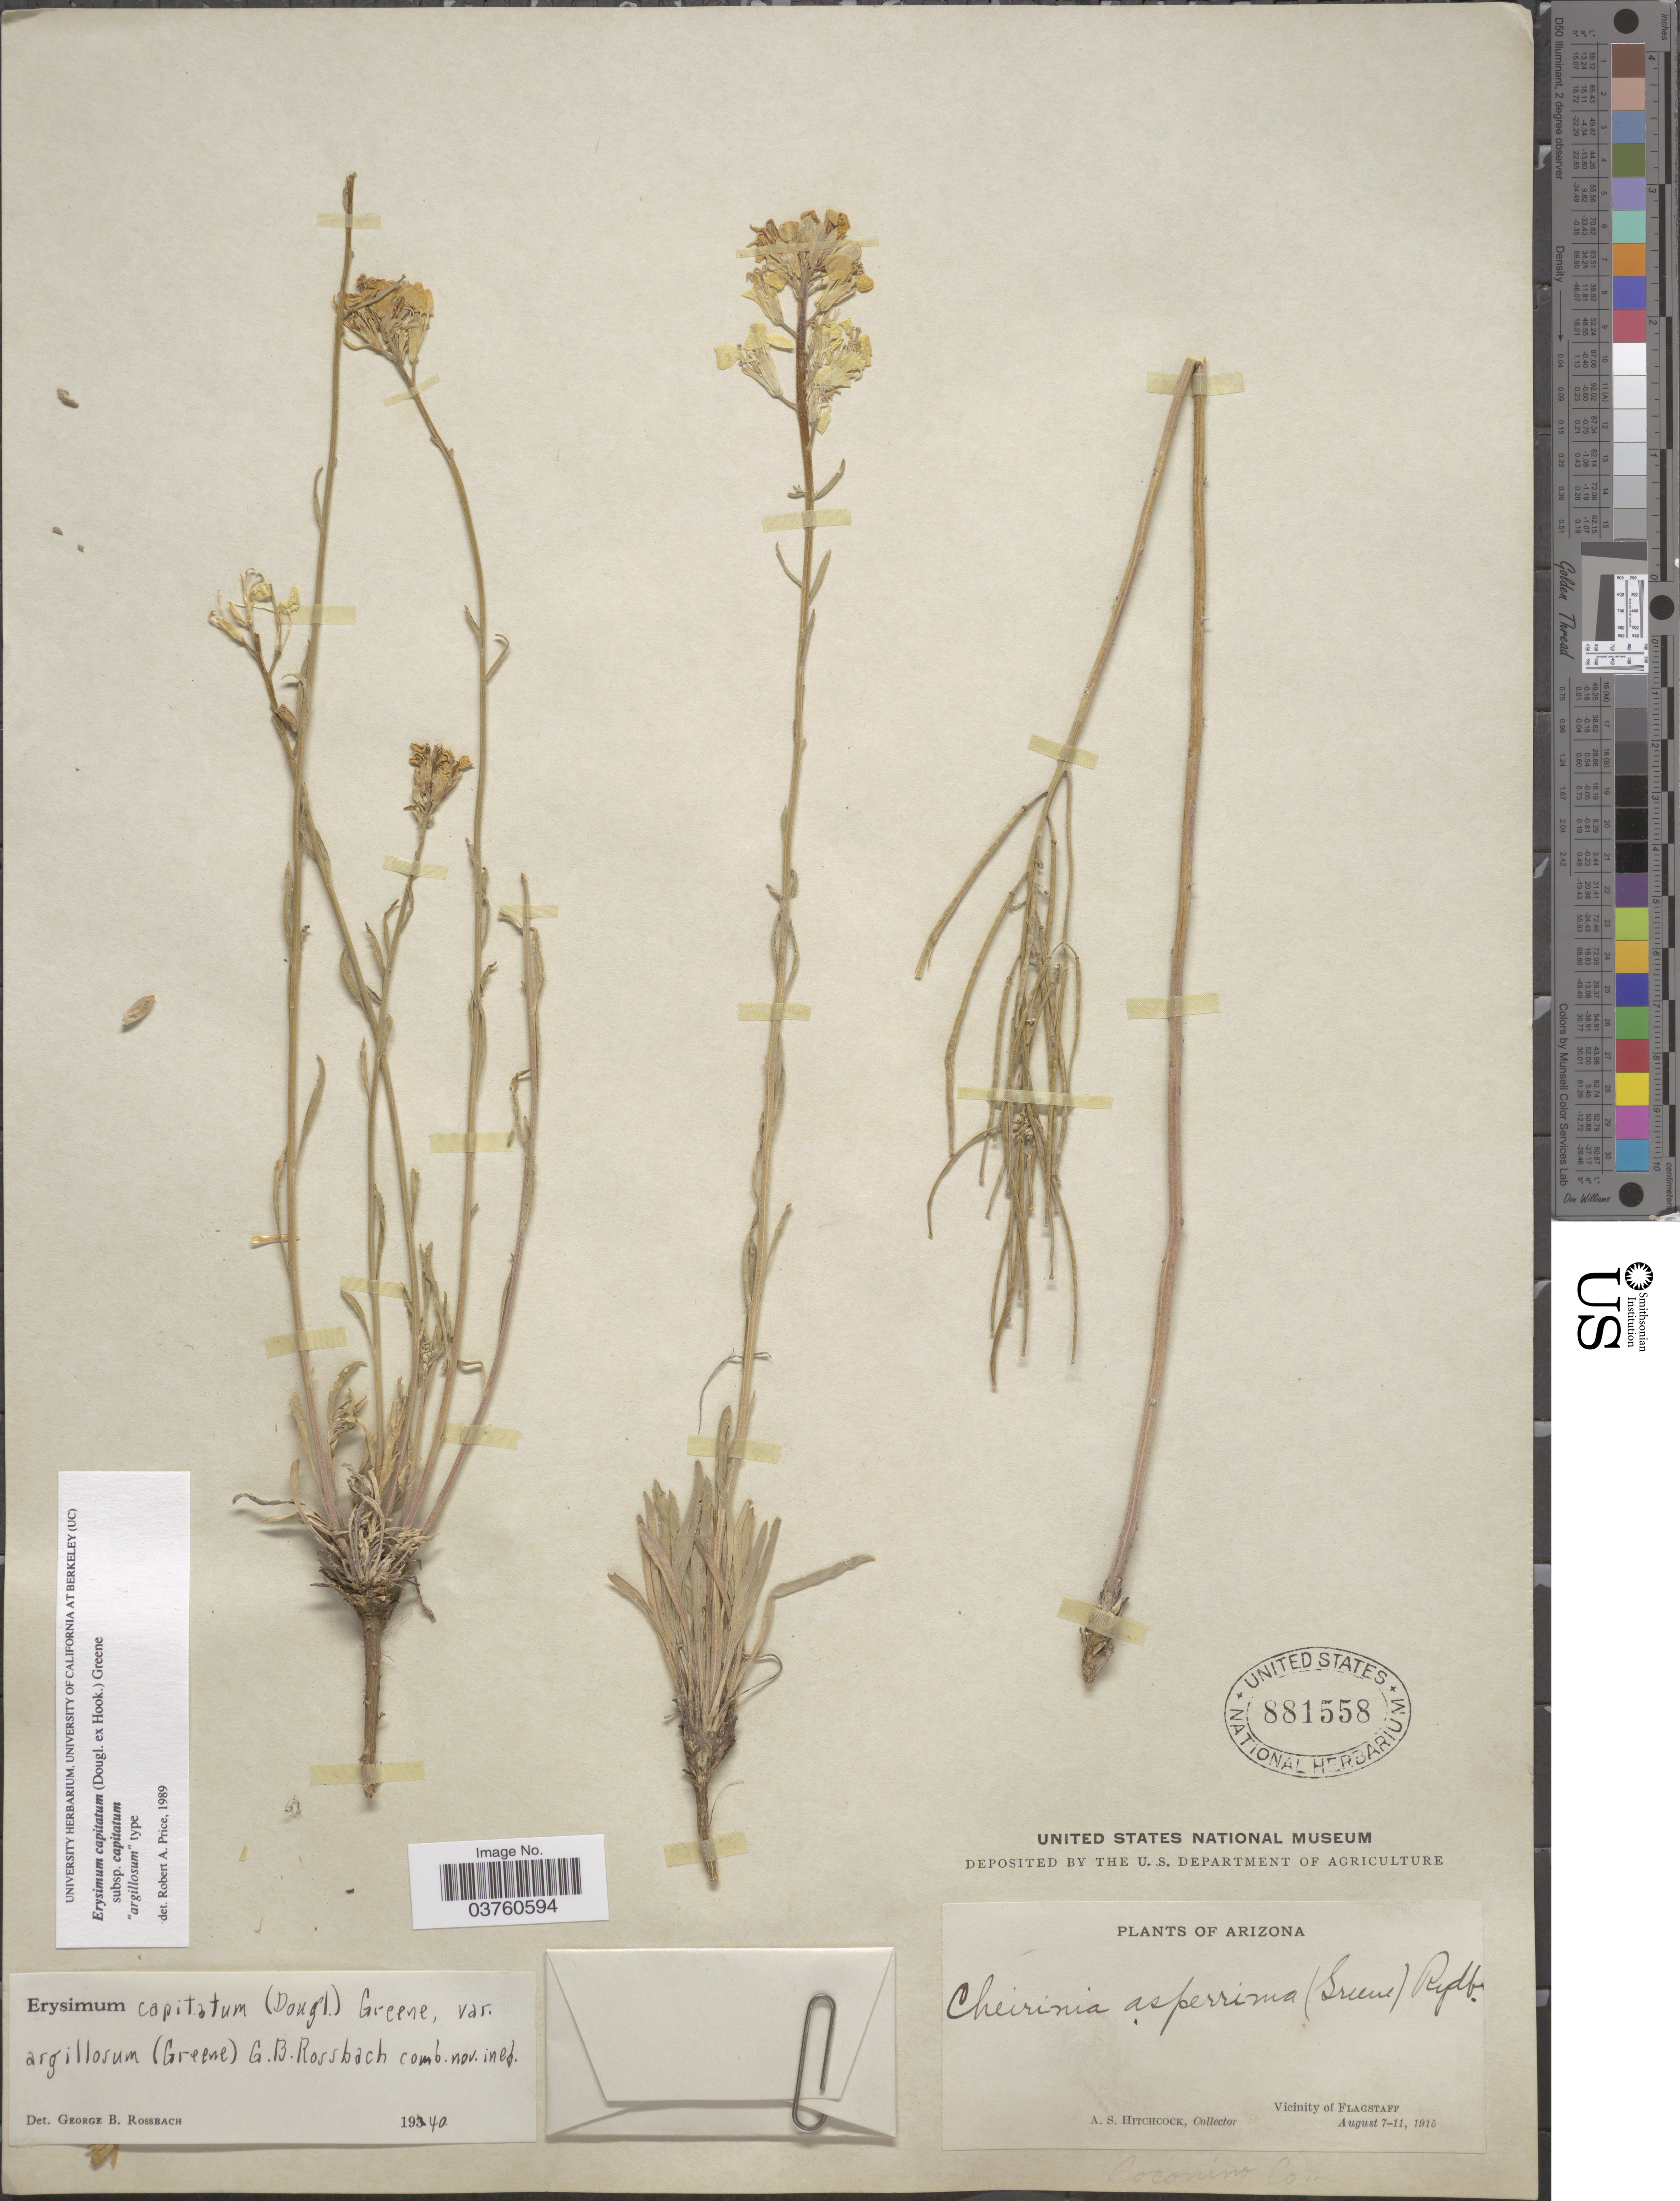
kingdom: Plantae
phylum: Tracheophyta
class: Magnoliopsida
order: Brassicales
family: Brassicaceae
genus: Erysimum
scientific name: Erysimum capitatum subsp. capitatum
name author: (Douglas ex Hook.) Greene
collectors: A. S. Hitchcock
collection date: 1915-08-07/1915-08-11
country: United States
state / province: Arizona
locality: Vicinity of Flagstaff. Coconino Co.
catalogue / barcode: US 881558